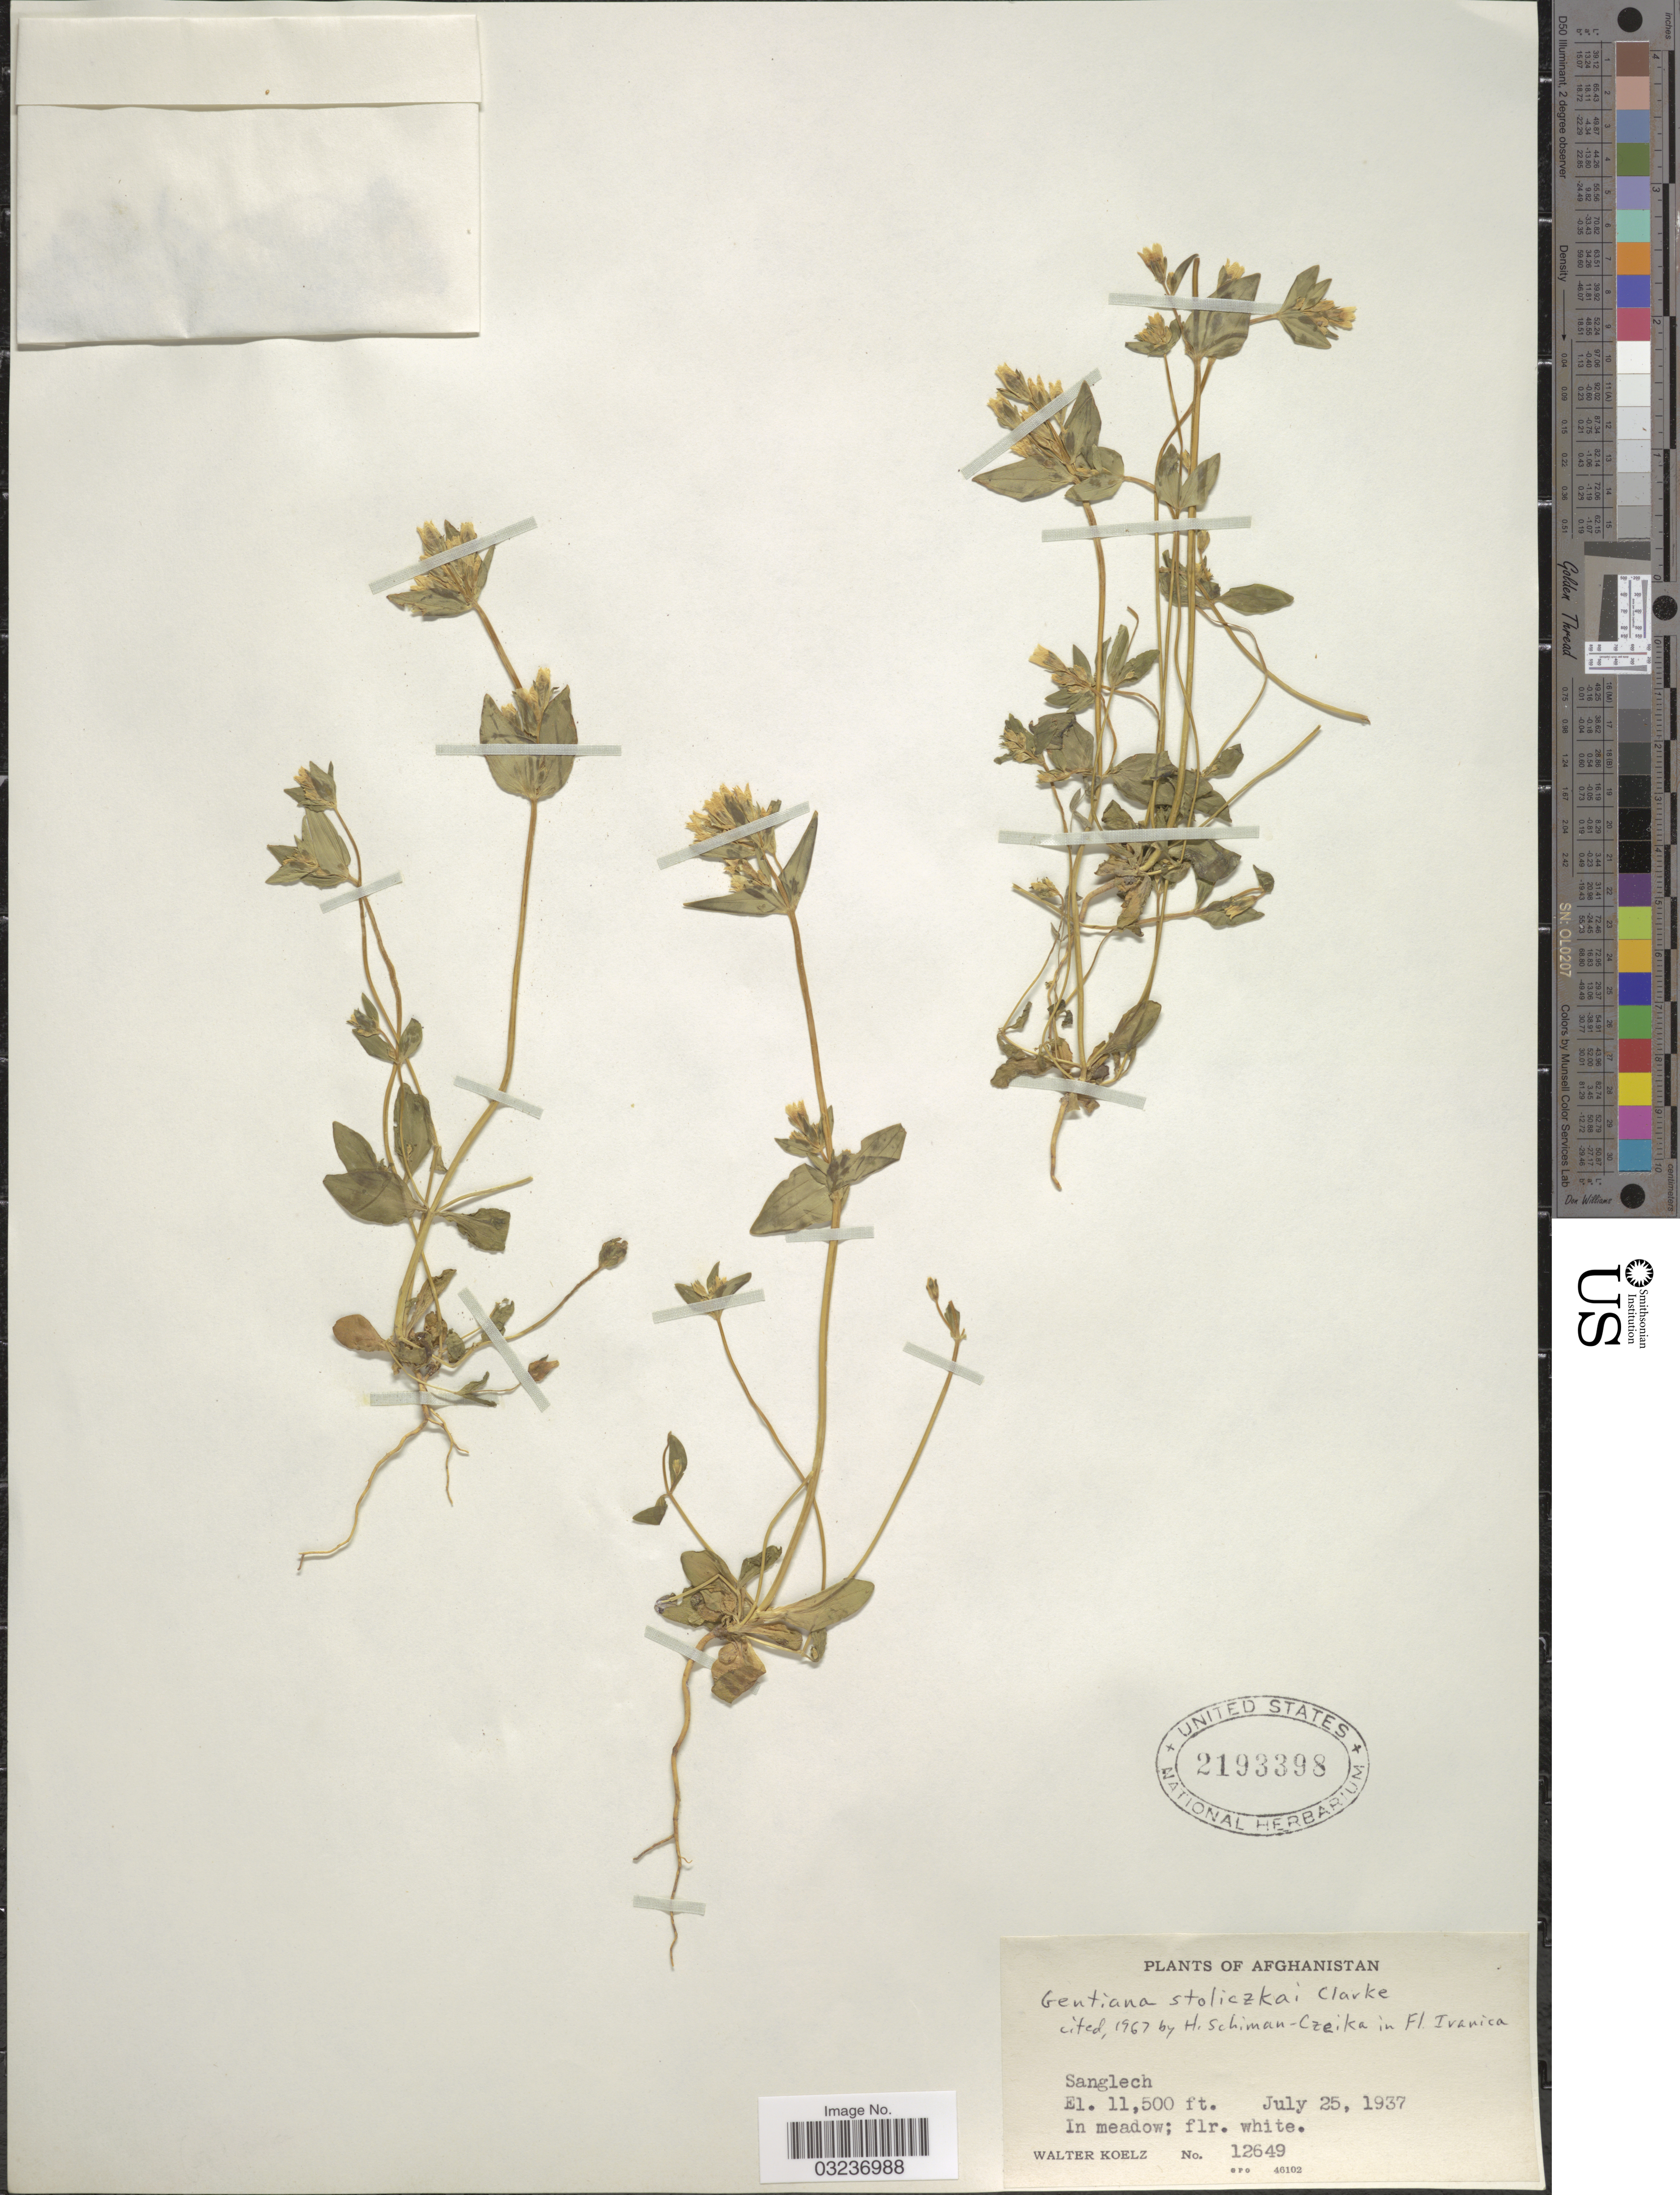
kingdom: Plantae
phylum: Tracheophyta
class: Magnoliopsida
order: Gentianales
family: Gentianaceae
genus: Gentiana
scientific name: Gentiana stoliczkae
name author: Auct.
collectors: W. N. Koelz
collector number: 12649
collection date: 1937-07-25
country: Afghanistan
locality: Sanglech.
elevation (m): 3505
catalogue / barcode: US 2193398